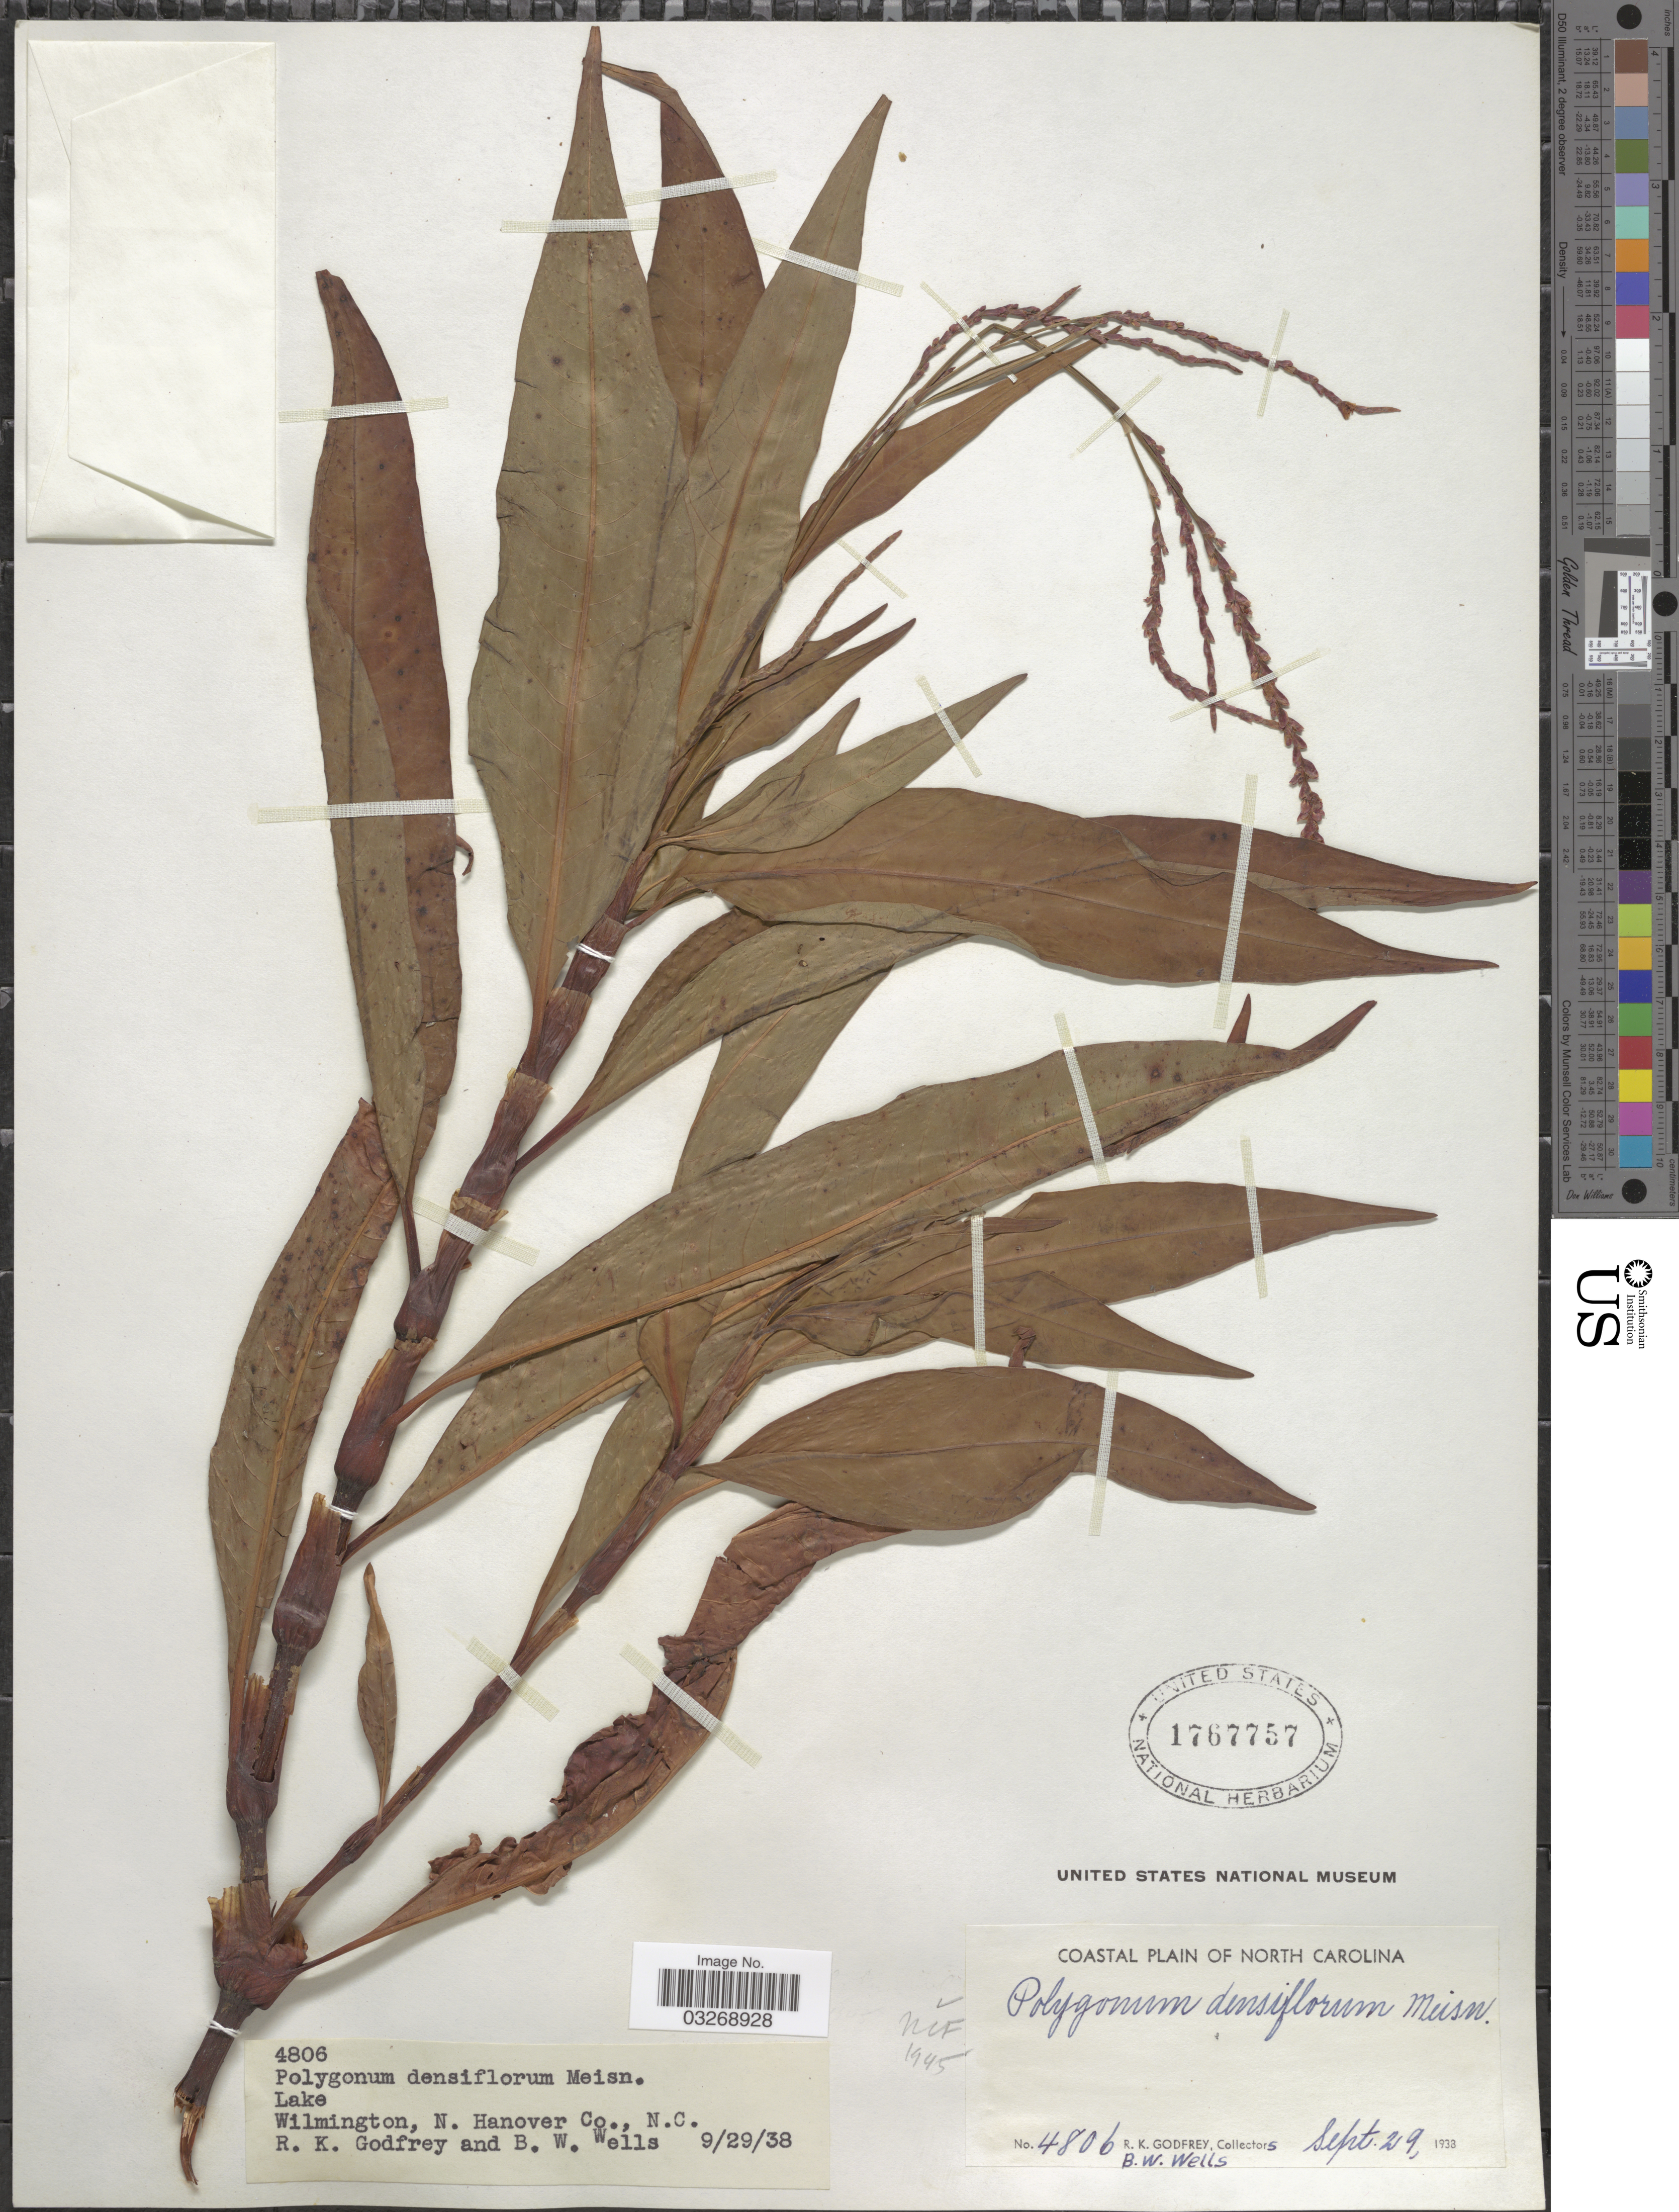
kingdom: Plantae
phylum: Tracheophyta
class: Magnoliopsida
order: Caryophyllales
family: Polygonaceae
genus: Persicaria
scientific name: Persicaria glabra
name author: (Willd.) M. Gómez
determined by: Atha, D. E.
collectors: R. K. Godfrey & B. Wells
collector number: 4806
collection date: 1938-09-29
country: United States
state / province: North Carolina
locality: Coastal Plain of North Carolina. Lake Wilmington, N. Hanover Co.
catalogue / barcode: US 1767757